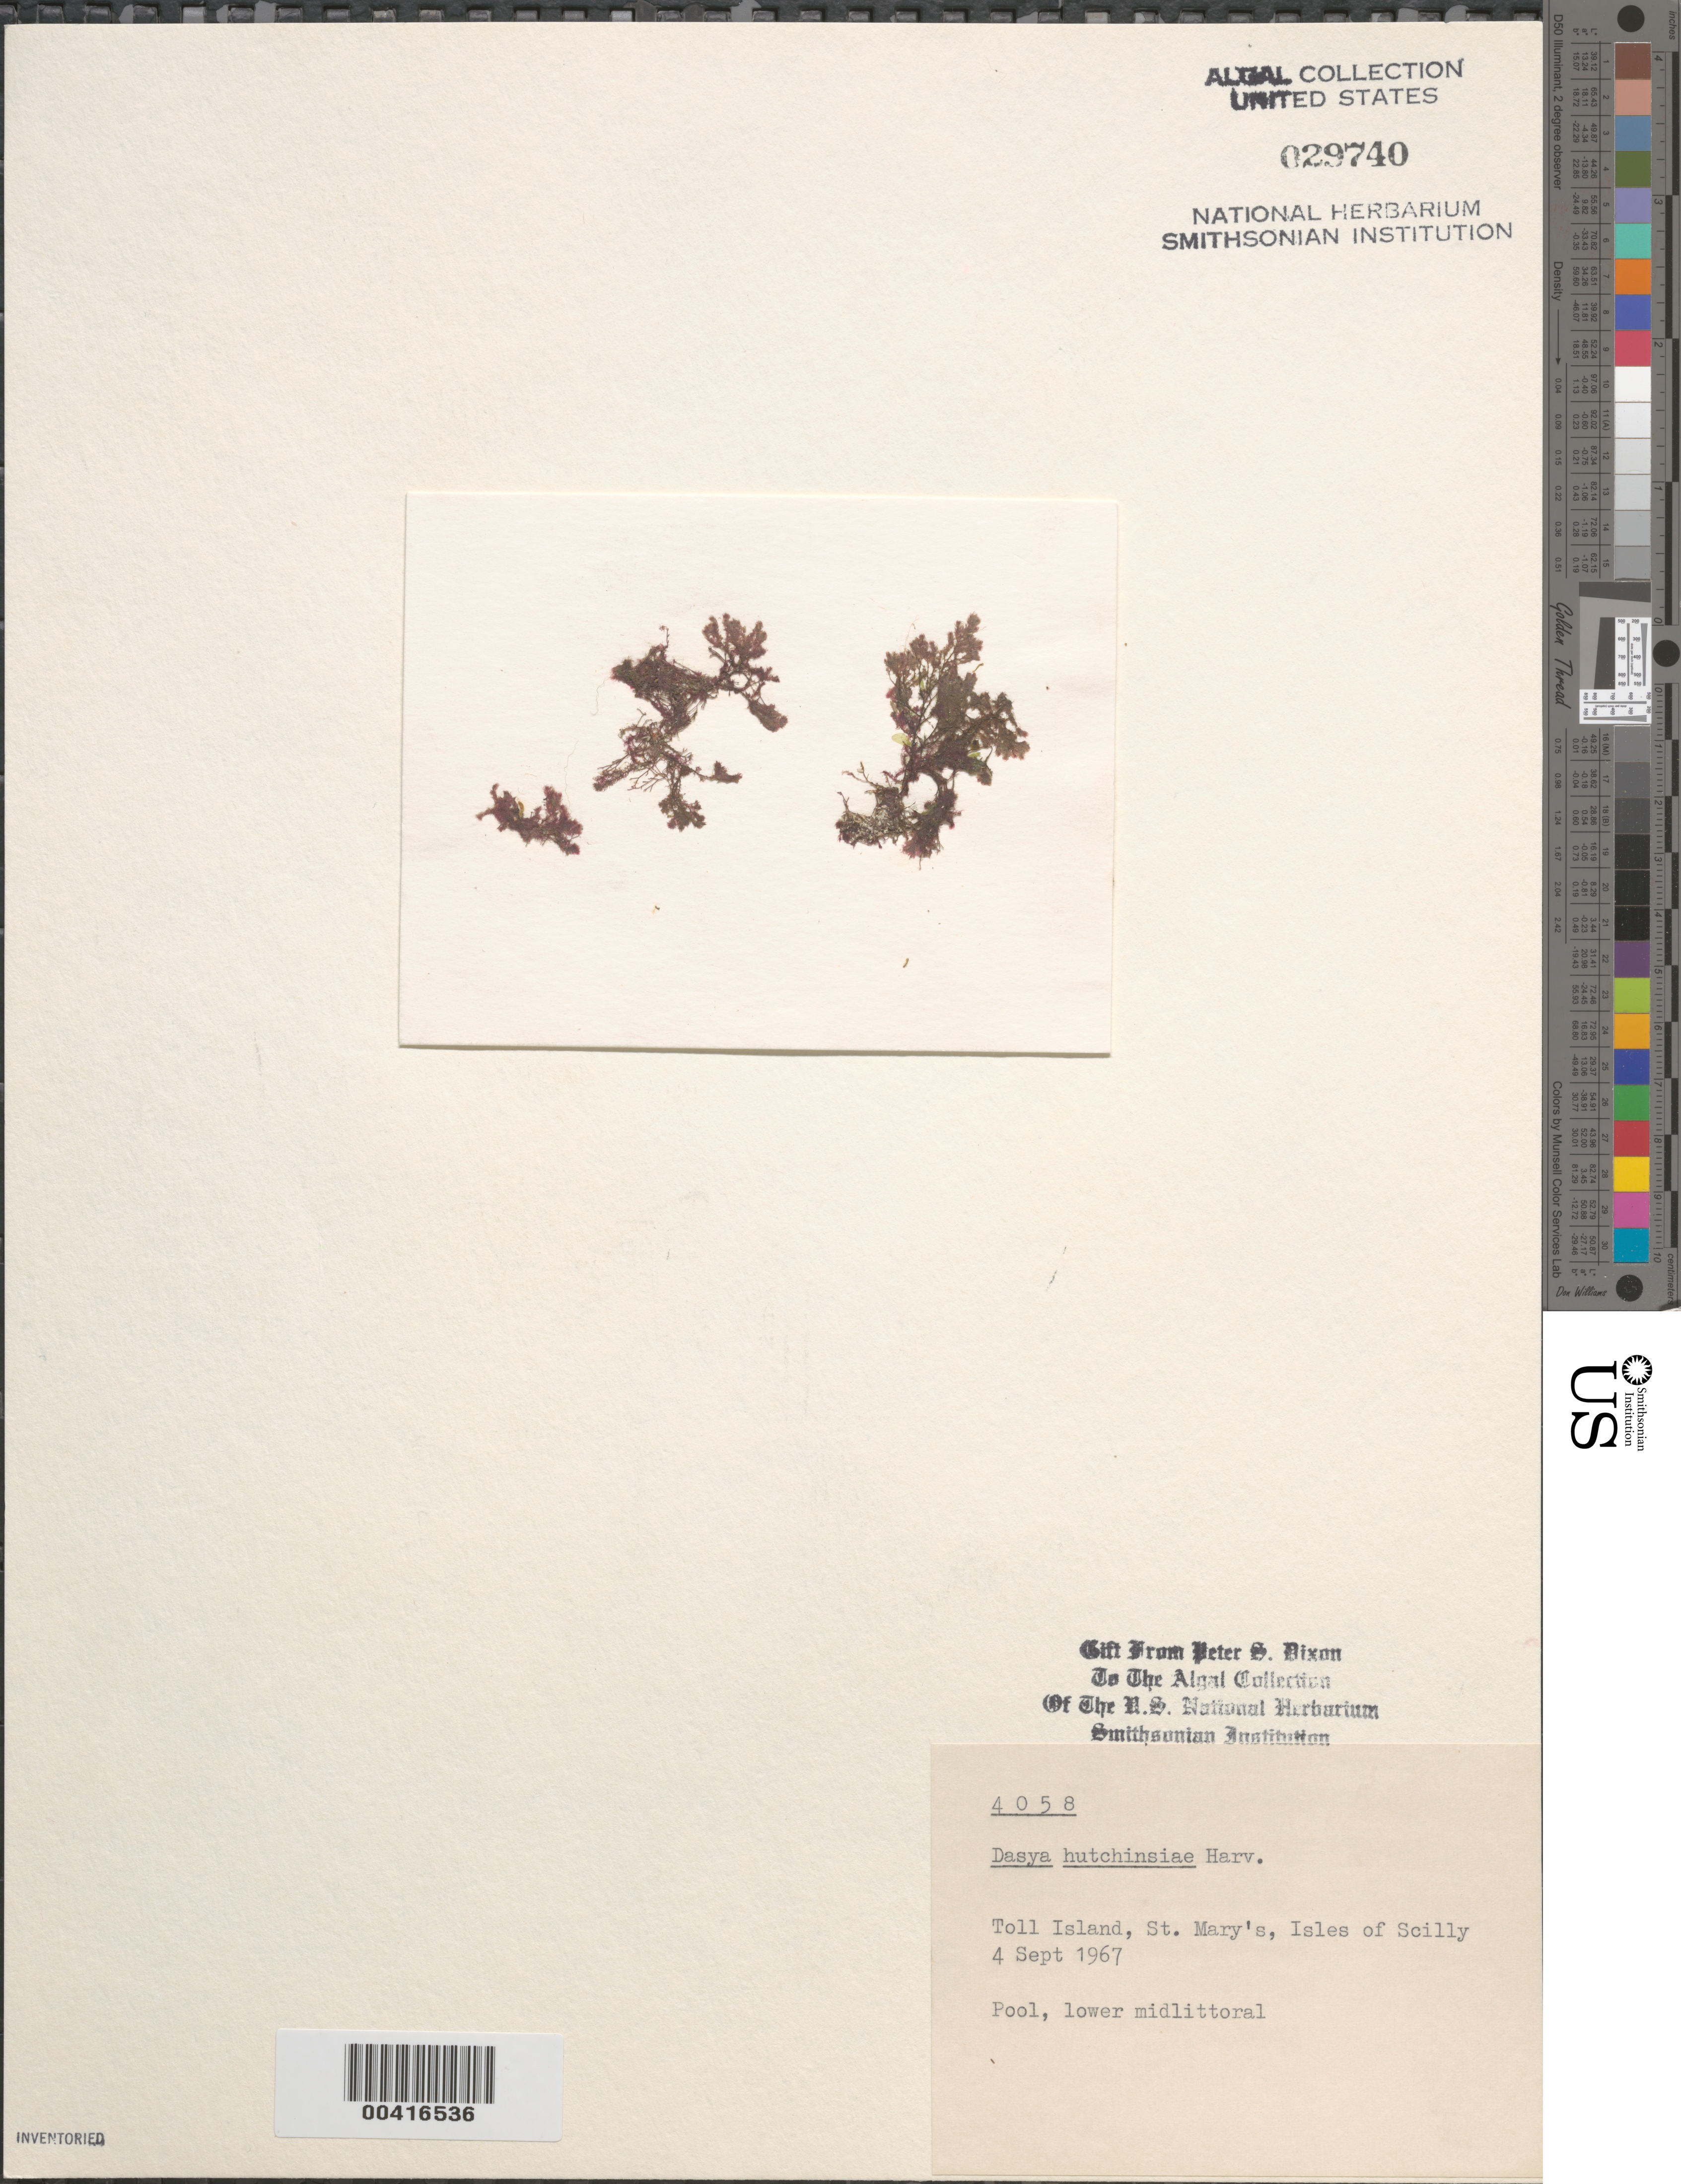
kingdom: Plantae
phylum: Rhodophyta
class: Florideophyceae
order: Ceramiales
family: Dasyaceae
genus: Dasya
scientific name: Dasya hutchinsiae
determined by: Dixon, P. S.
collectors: P. S. Dixon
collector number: PSD 4058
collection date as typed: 04 Sep 1967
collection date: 1967-09-04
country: United Kingdom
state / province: England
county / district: Council of the Isles of Scilly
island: St. Mary's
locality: Toll Island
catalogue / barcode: US 29740